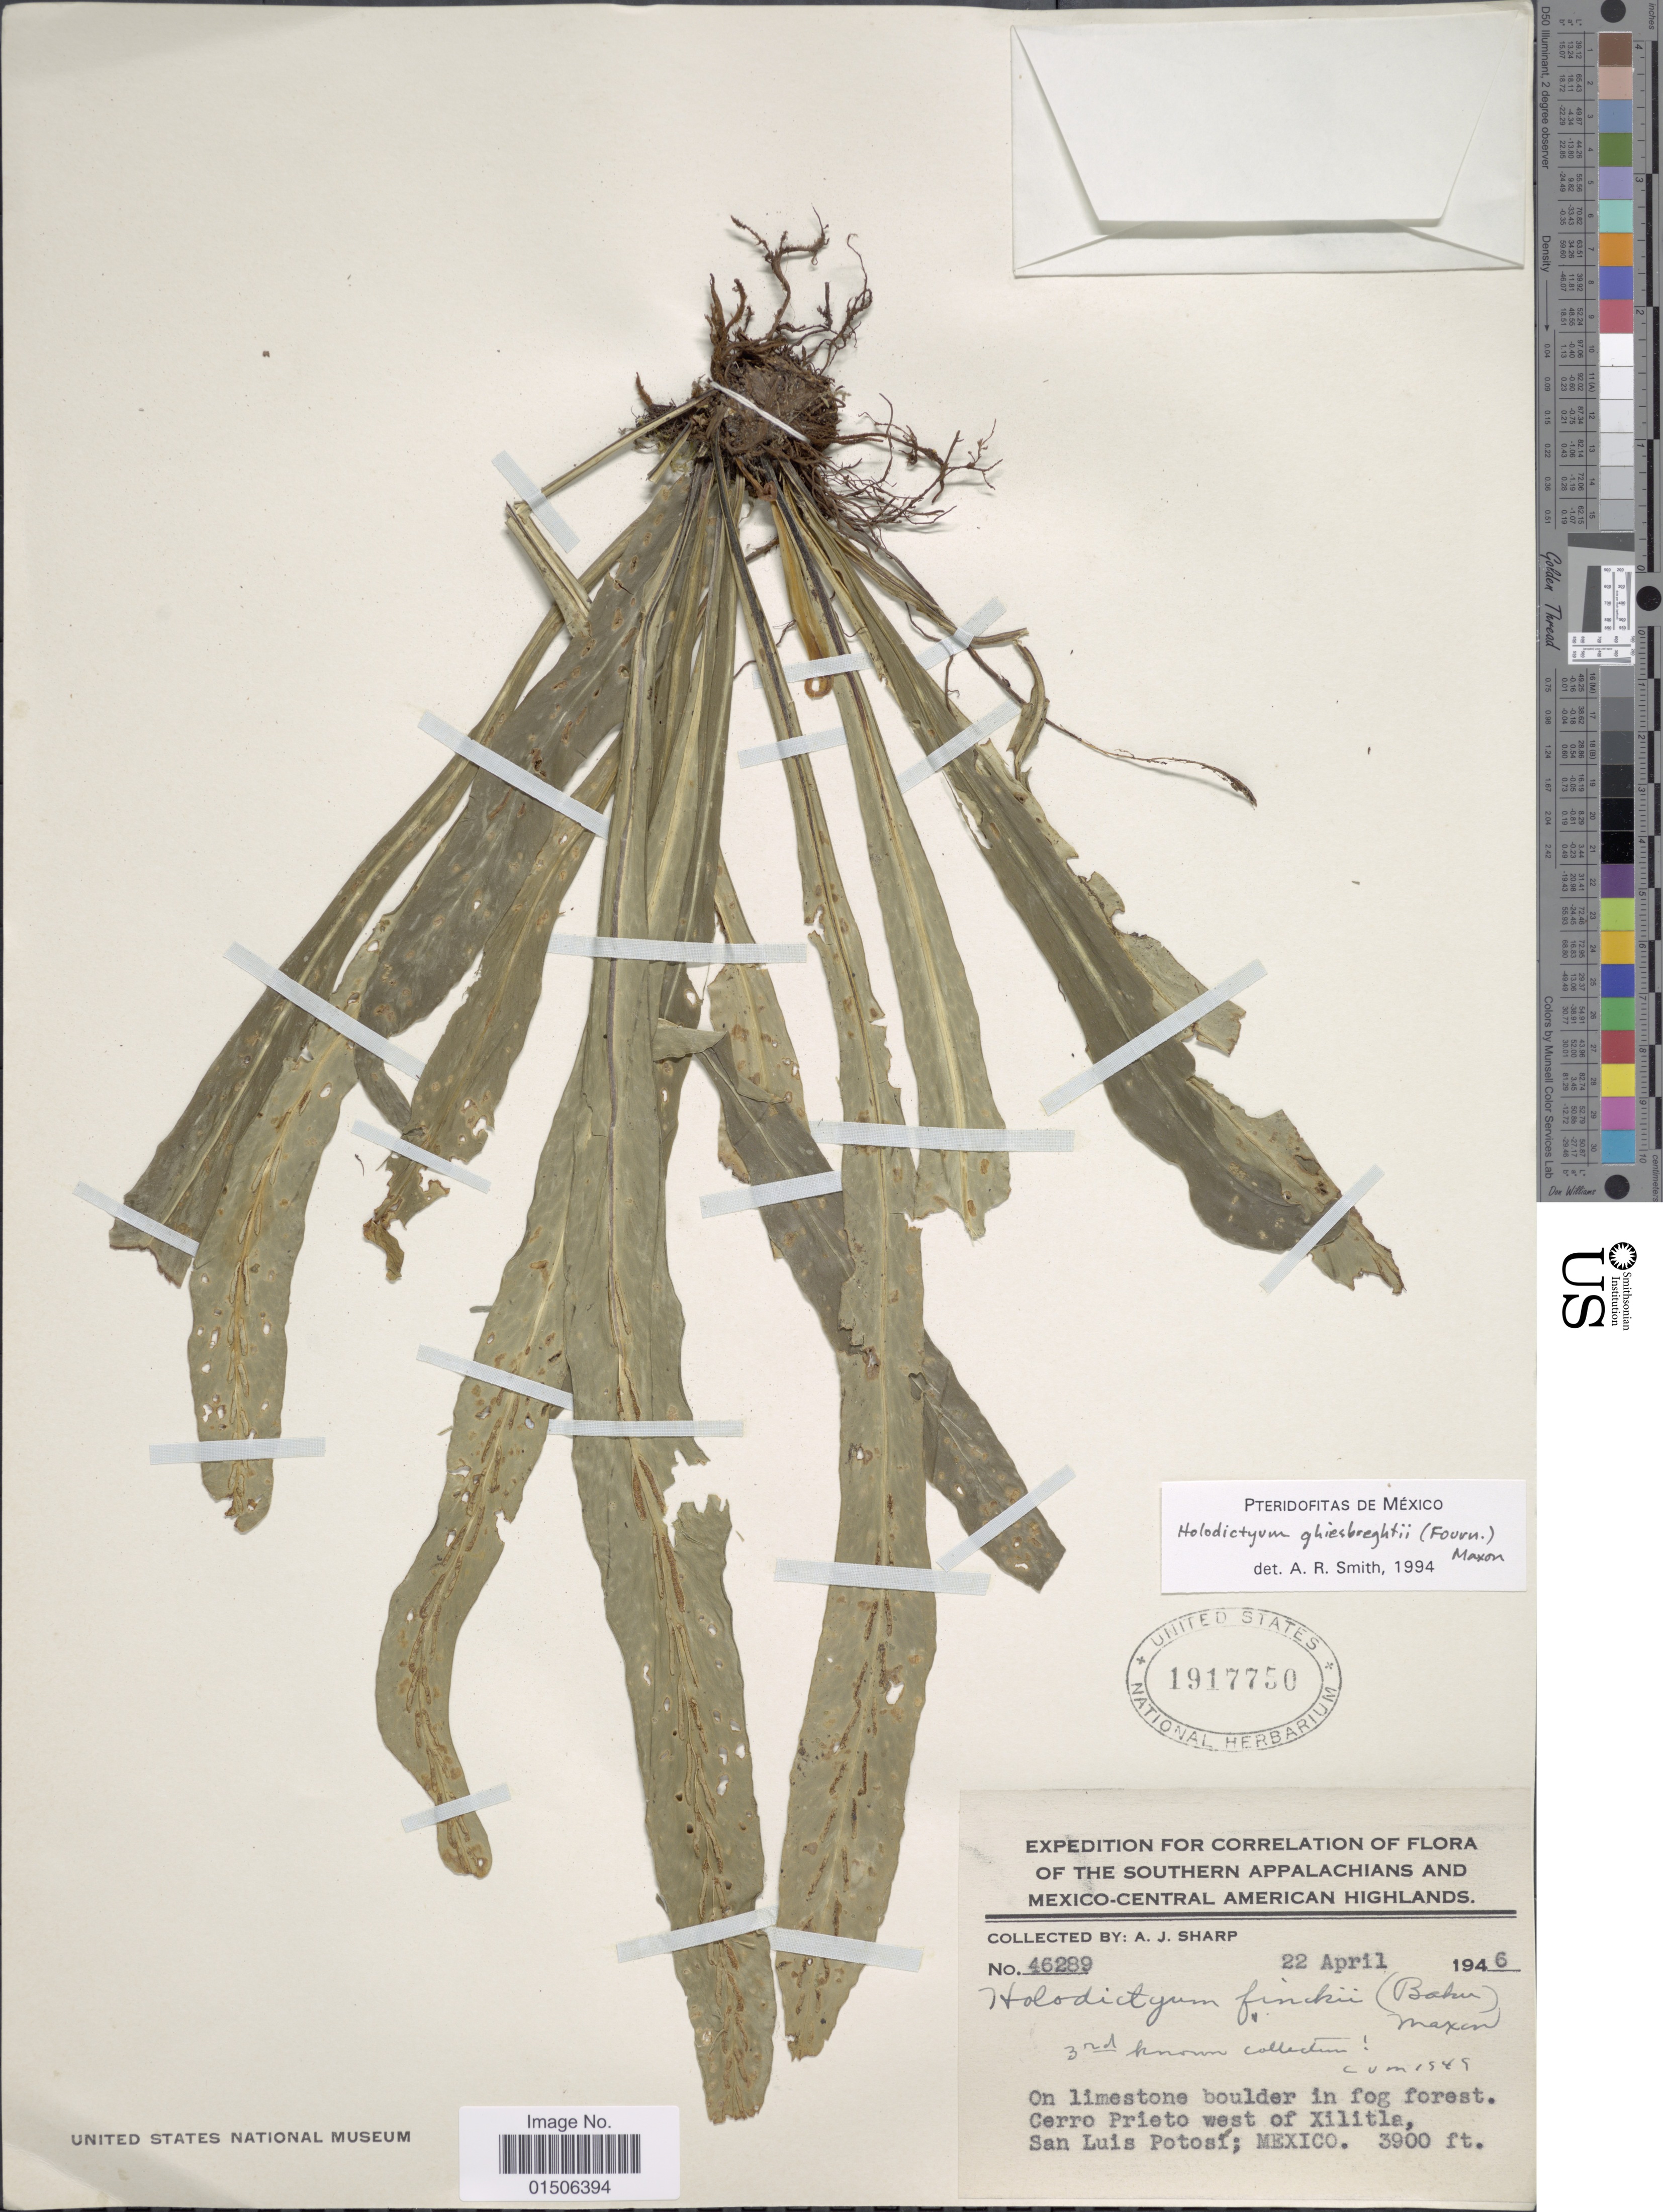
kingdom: Plantae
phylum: Tracheophyta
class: Polypodiopsida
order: Polypodiales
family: Aspleniaceae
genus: Asplenium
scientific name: Asplenium ghiesbreghtii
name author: E. Fourn.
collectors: A. J. Sharp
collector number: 46289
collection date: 1946-04-22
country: Mexico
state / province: San Luis Potosí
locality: The Southern Appalachians and Mexico-Central American Highlands, On limestone boulder in fog forest. Cero Prieto west of Xilitla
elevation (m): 1189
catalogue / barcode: US 1917750